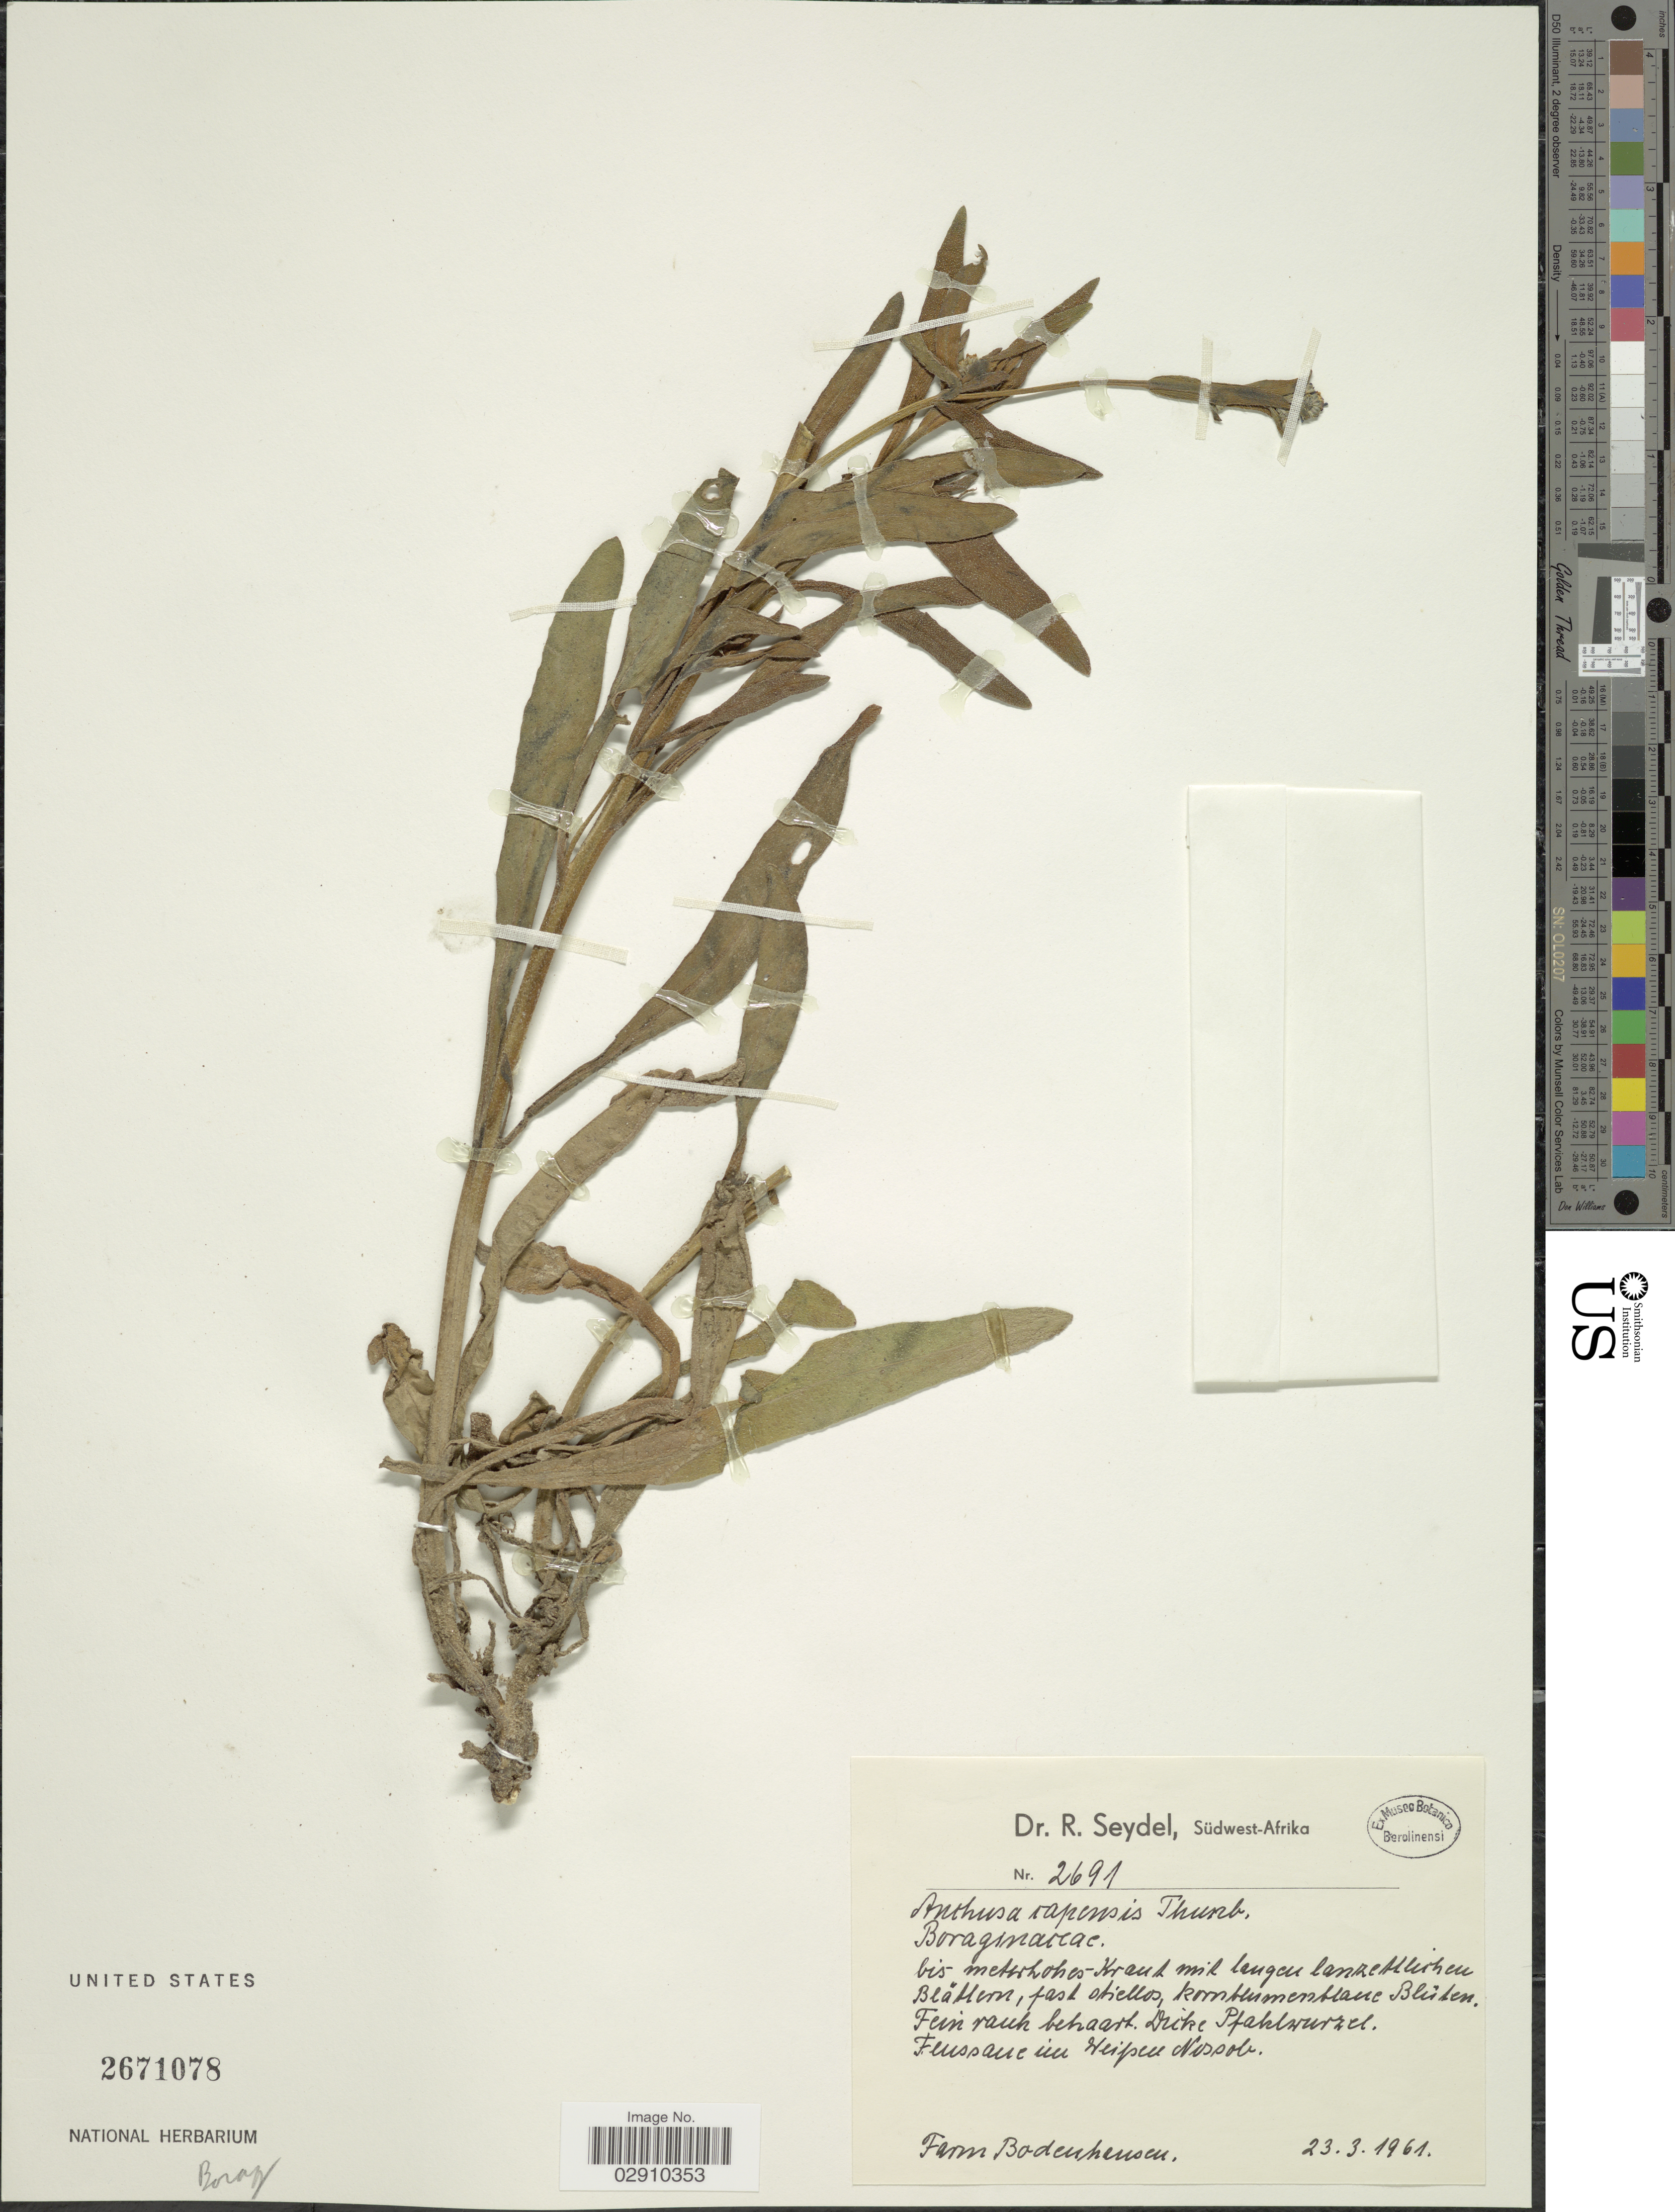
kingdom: Plantae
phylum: Tracheophyta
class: Magnoliopsida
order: Boraginales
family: Boraginaceae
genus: Anchusa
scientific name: Anchusa capensis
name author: Thunb.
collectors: R. Seydel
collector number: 2691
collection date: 1961-03-23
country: Namibia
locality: Súdwest-Afrika. Feussauieu Heipen Nossob. Farrm Bodenhausen.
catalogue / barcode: US 2671078